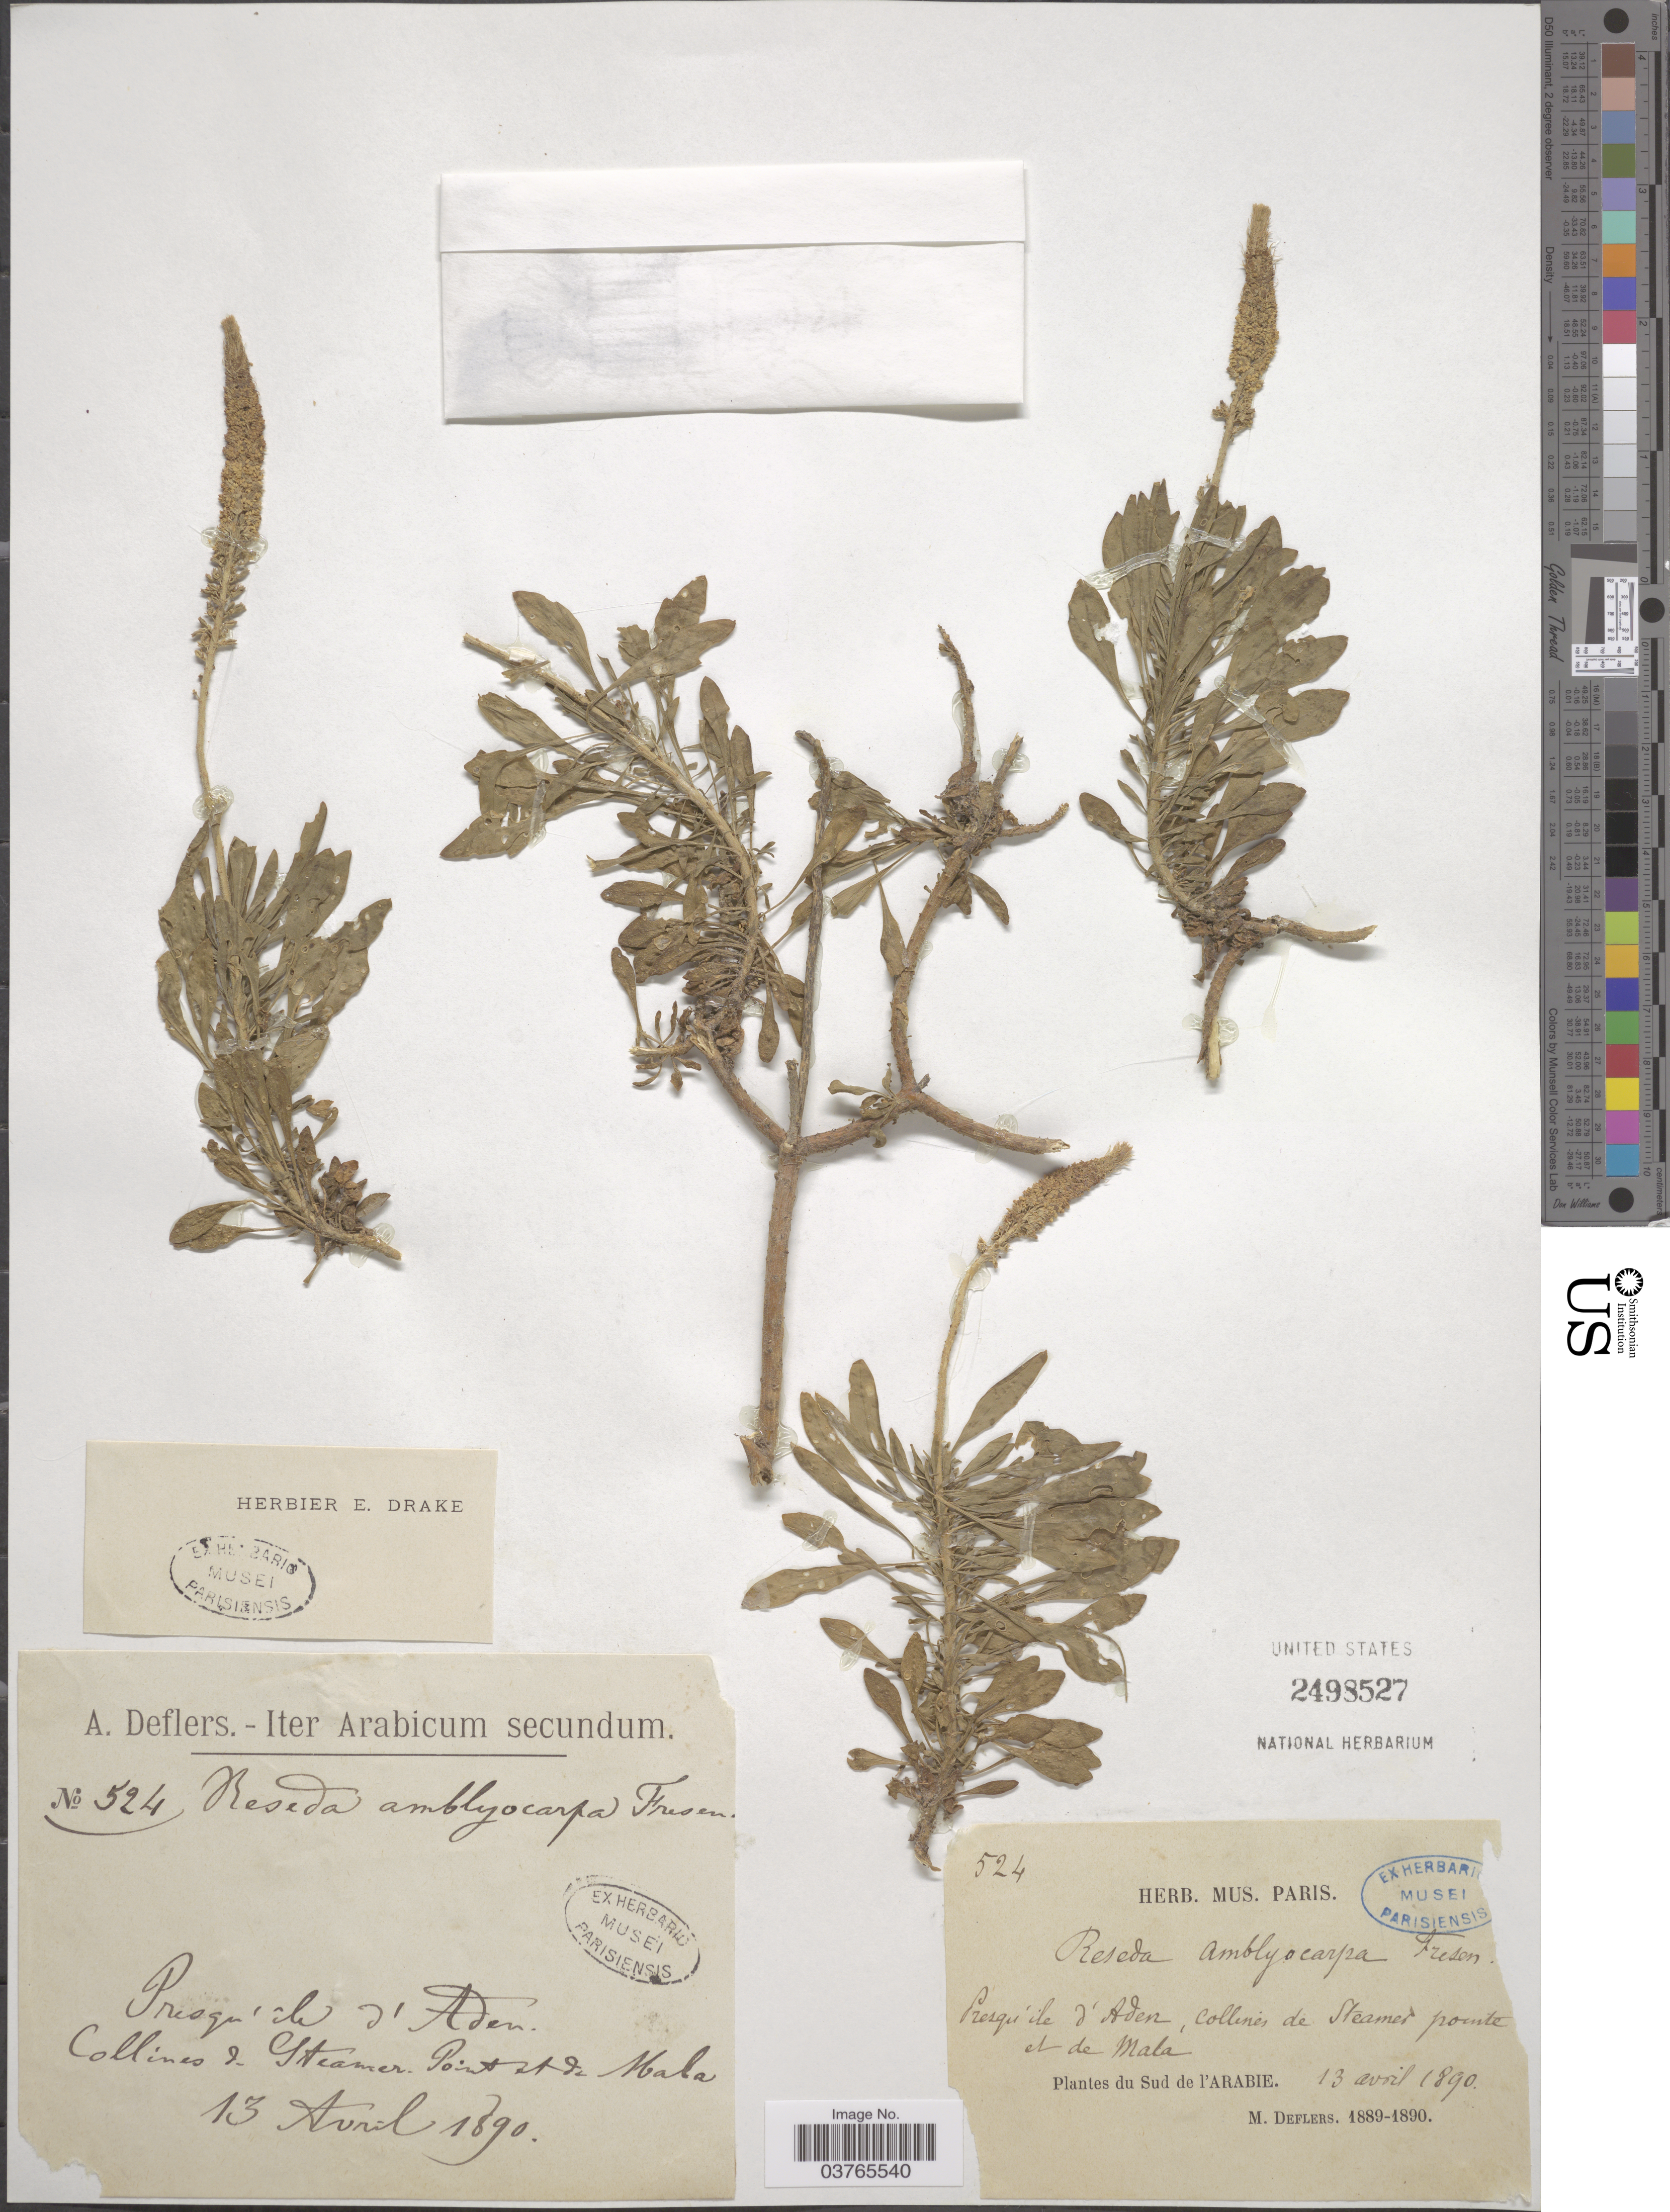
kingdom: Plantae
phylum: Tracheophyta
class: Magnoliopsida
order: Brassicales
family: Resedaceae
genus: Reseda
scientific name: Reseda amblyocarpa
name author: Fresen.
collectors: M. Deflers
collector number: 524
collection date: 1890-04-13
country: Yemen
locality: Presqui ile Aden, collines de Steamer pointe et de Mata.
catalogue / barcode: US 2498527